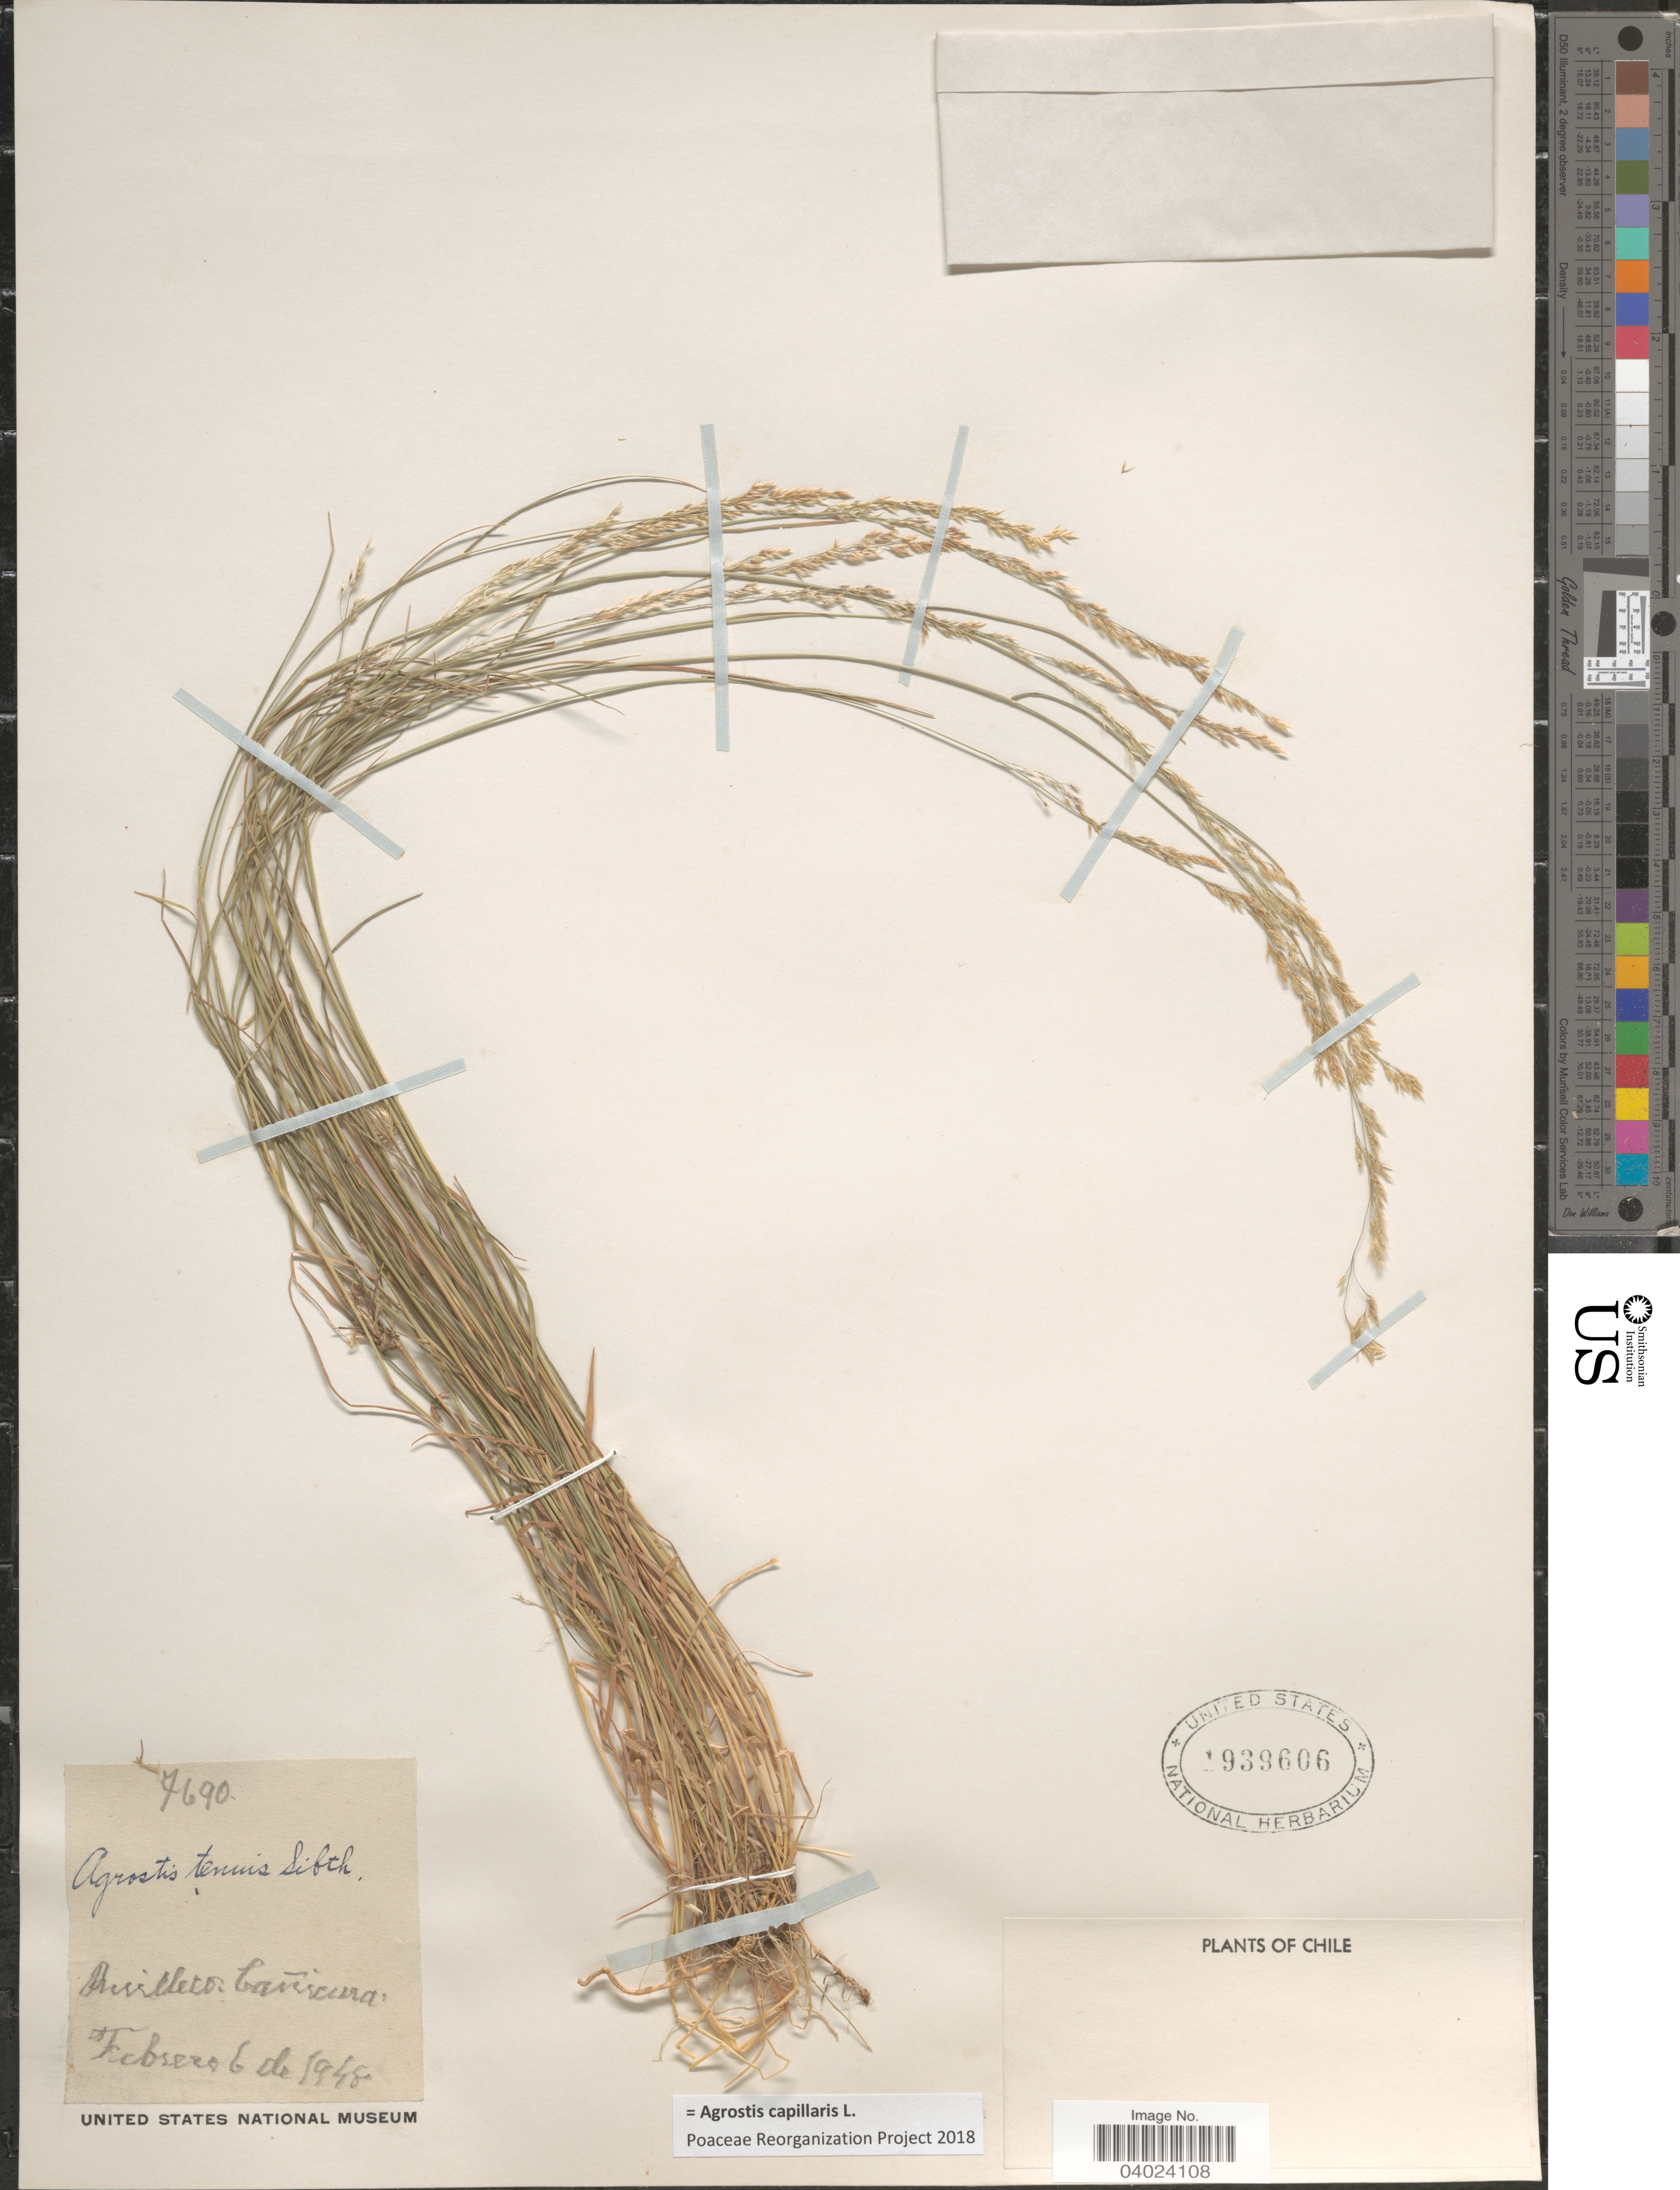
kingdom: Plantae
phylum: Tracheophyta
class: Liliopsida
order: Poales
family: Poaceae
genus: Agrostis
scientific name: Agrostis capillaris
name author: L.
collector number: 7690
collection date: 1948-02-06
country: Chile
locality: Quilleco Cañicura.